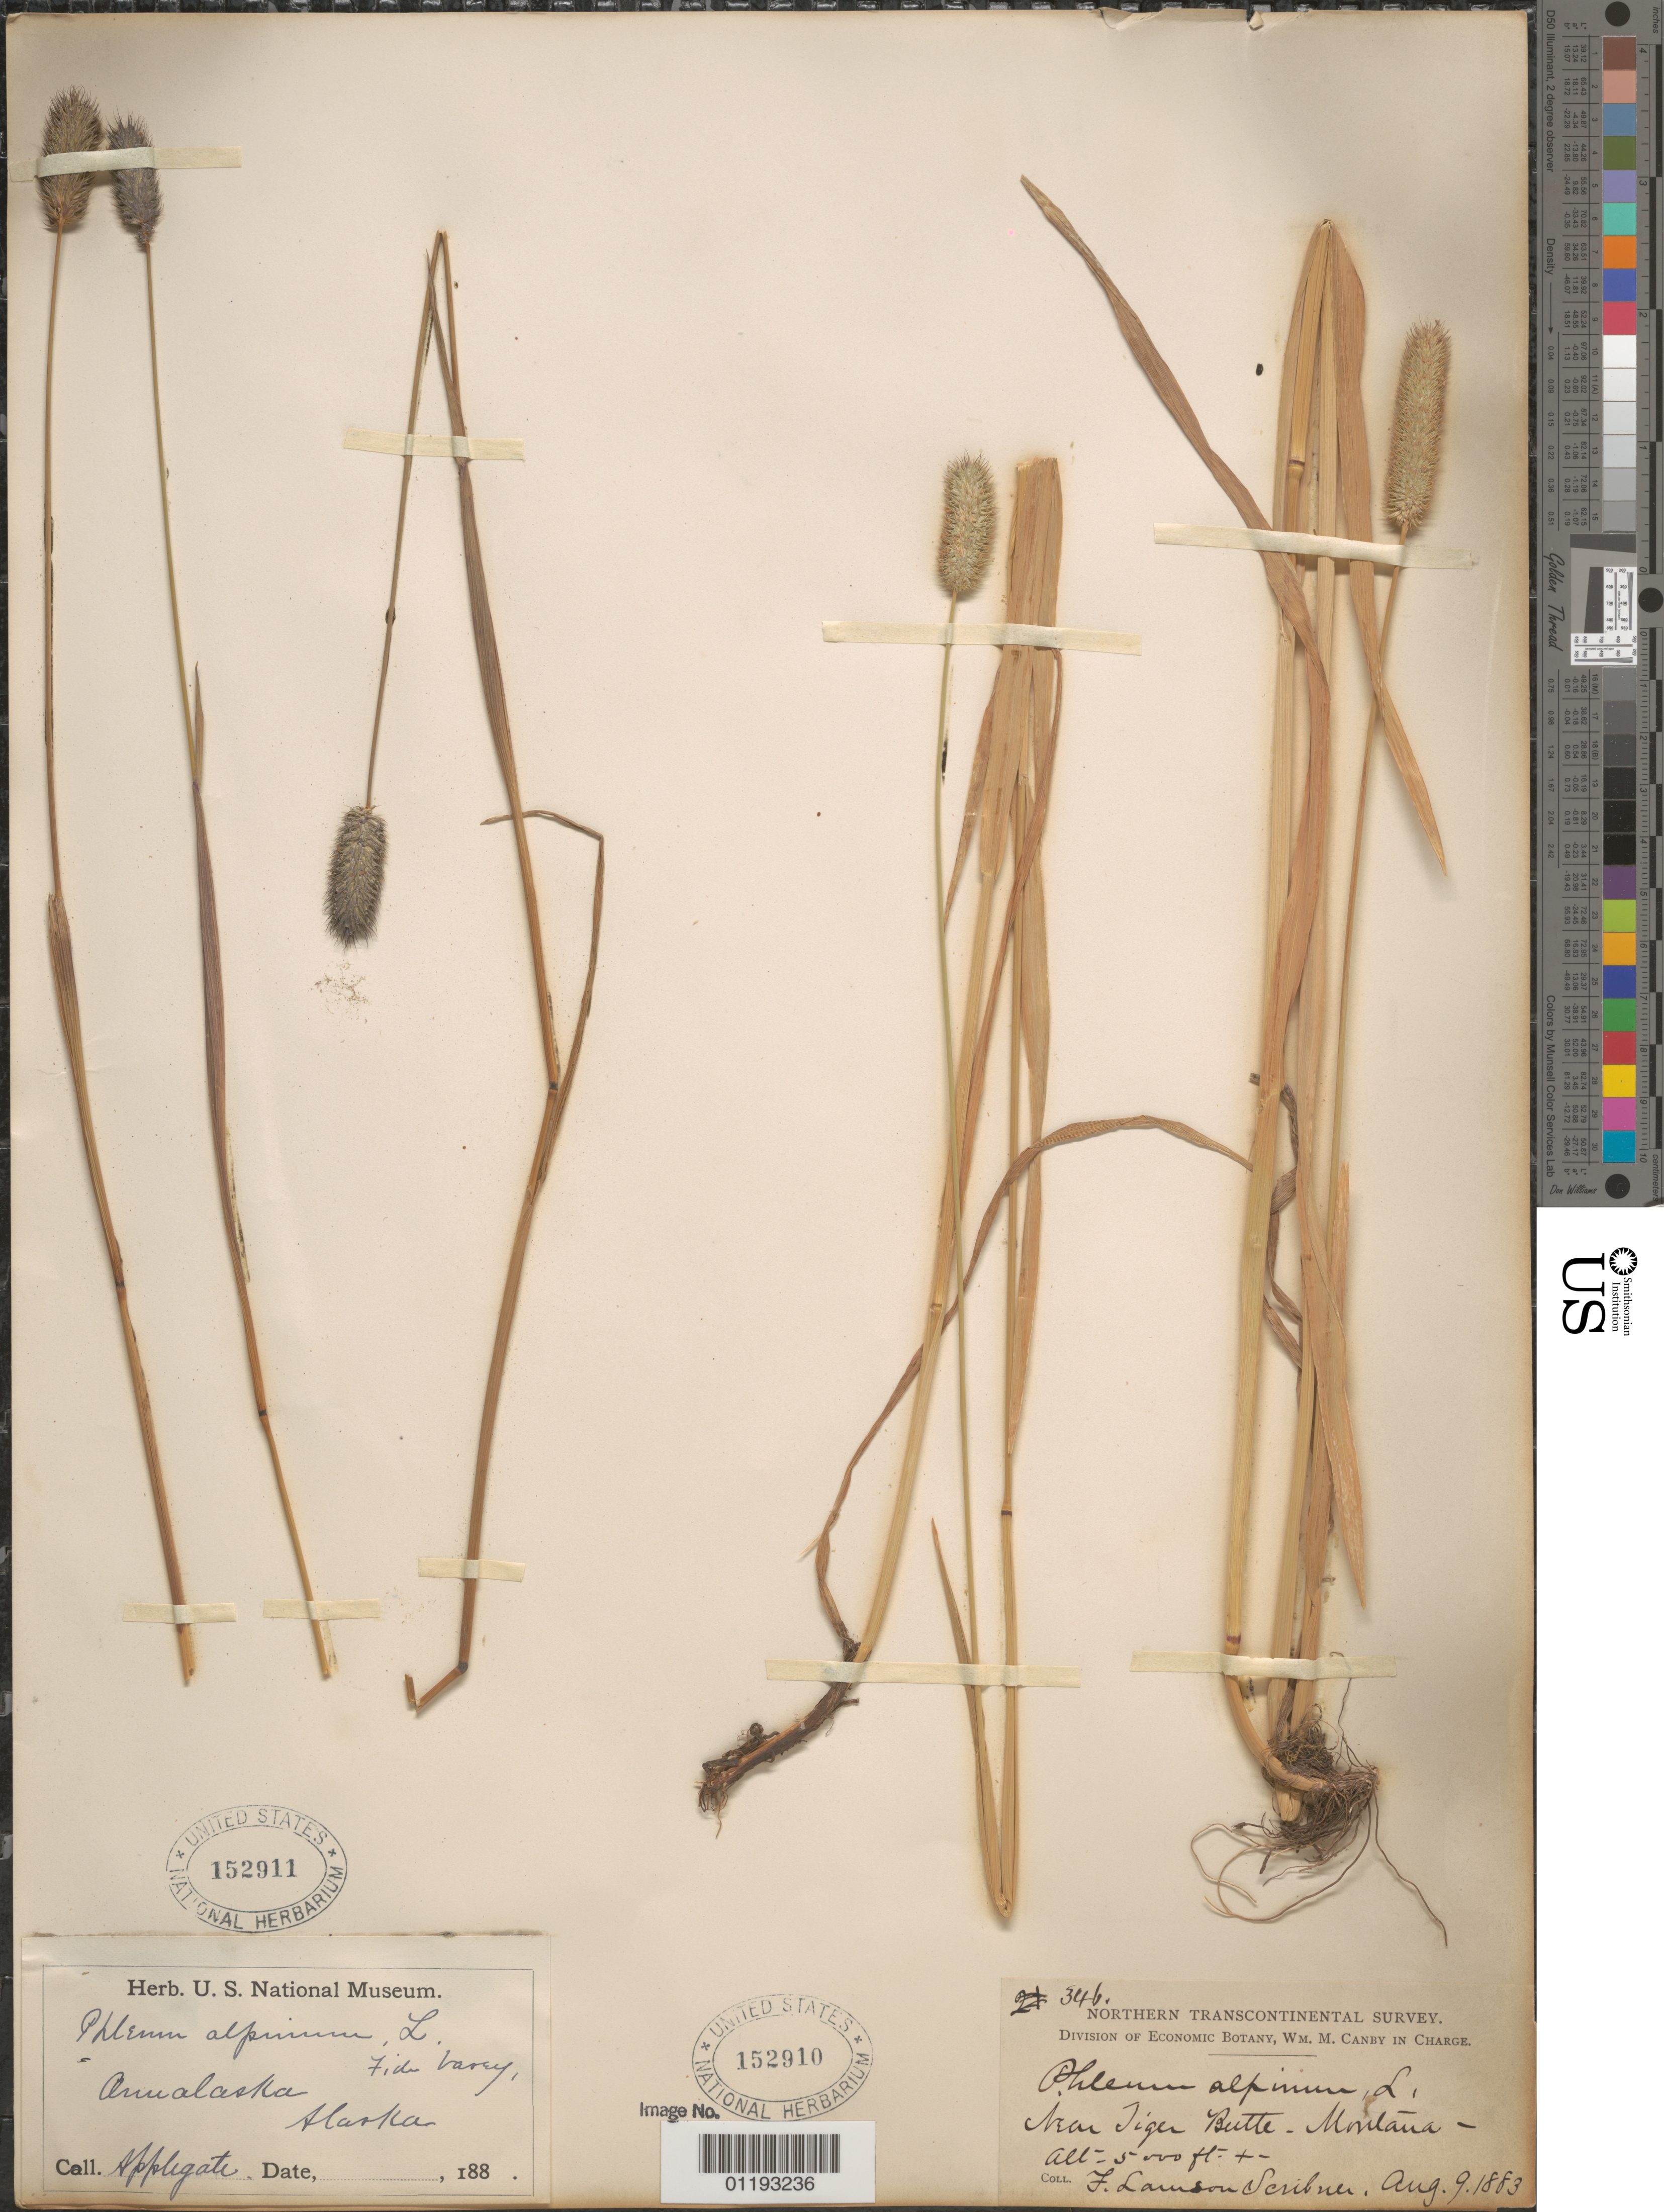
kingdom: Plantae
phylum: Tracheophyta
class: Liliopsida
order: Poales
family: Poaceae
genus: Phleum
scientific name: Phleum alpinum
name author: L.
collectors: F. L. Scribner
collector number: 546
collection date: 1883-08-09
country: United States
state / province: Montana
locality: Near Tiger Beetle.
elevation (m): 1524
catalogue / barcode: US 152910